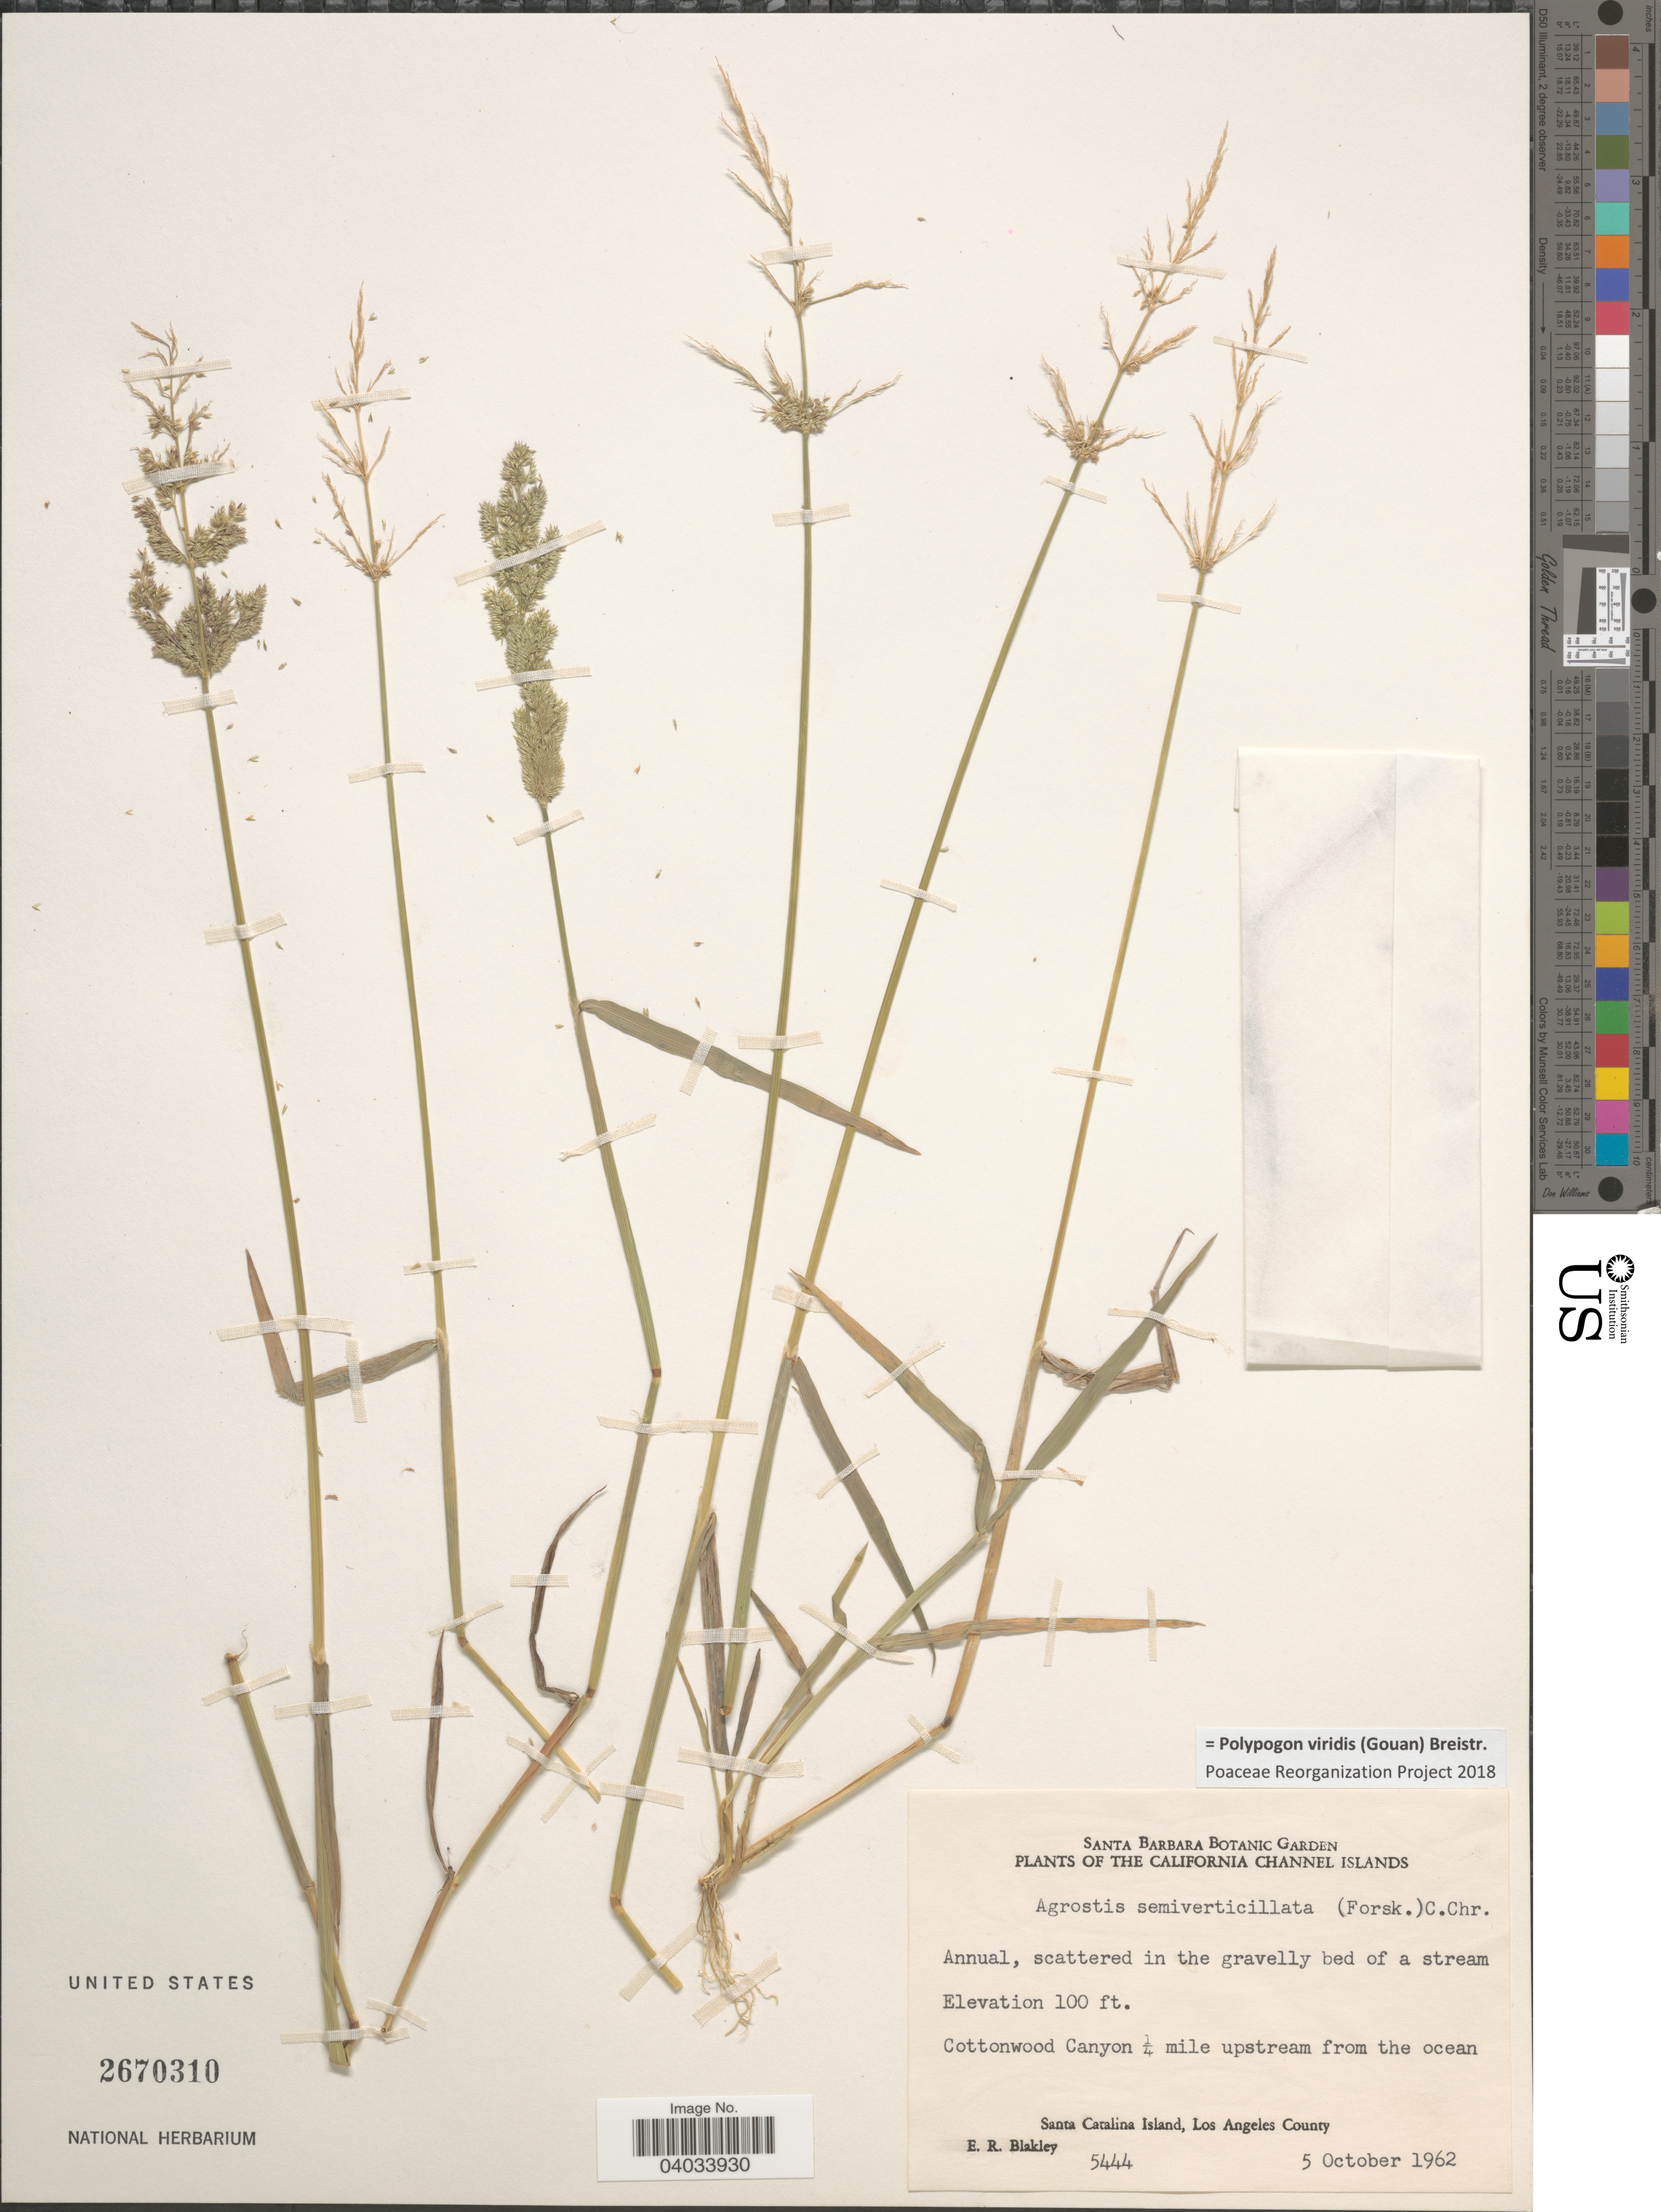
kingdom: Plantae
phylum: Tracheophyta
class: Liliopsida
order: Poales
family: Poaceae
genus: Polypogon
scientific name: Polypogon viridis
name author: (Gouan) Breistroffer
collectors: E. R. Blakley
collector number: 5444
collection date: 1962-10-05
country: United States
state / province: California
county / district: Los Angeles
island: Santa Catalina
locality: The California Channel Islands. Cottonwood Canyon ¼ mile upstream from the ocean. Santa Catalina Island, Los Angeles County.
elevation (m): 30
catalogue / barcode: US 2670310